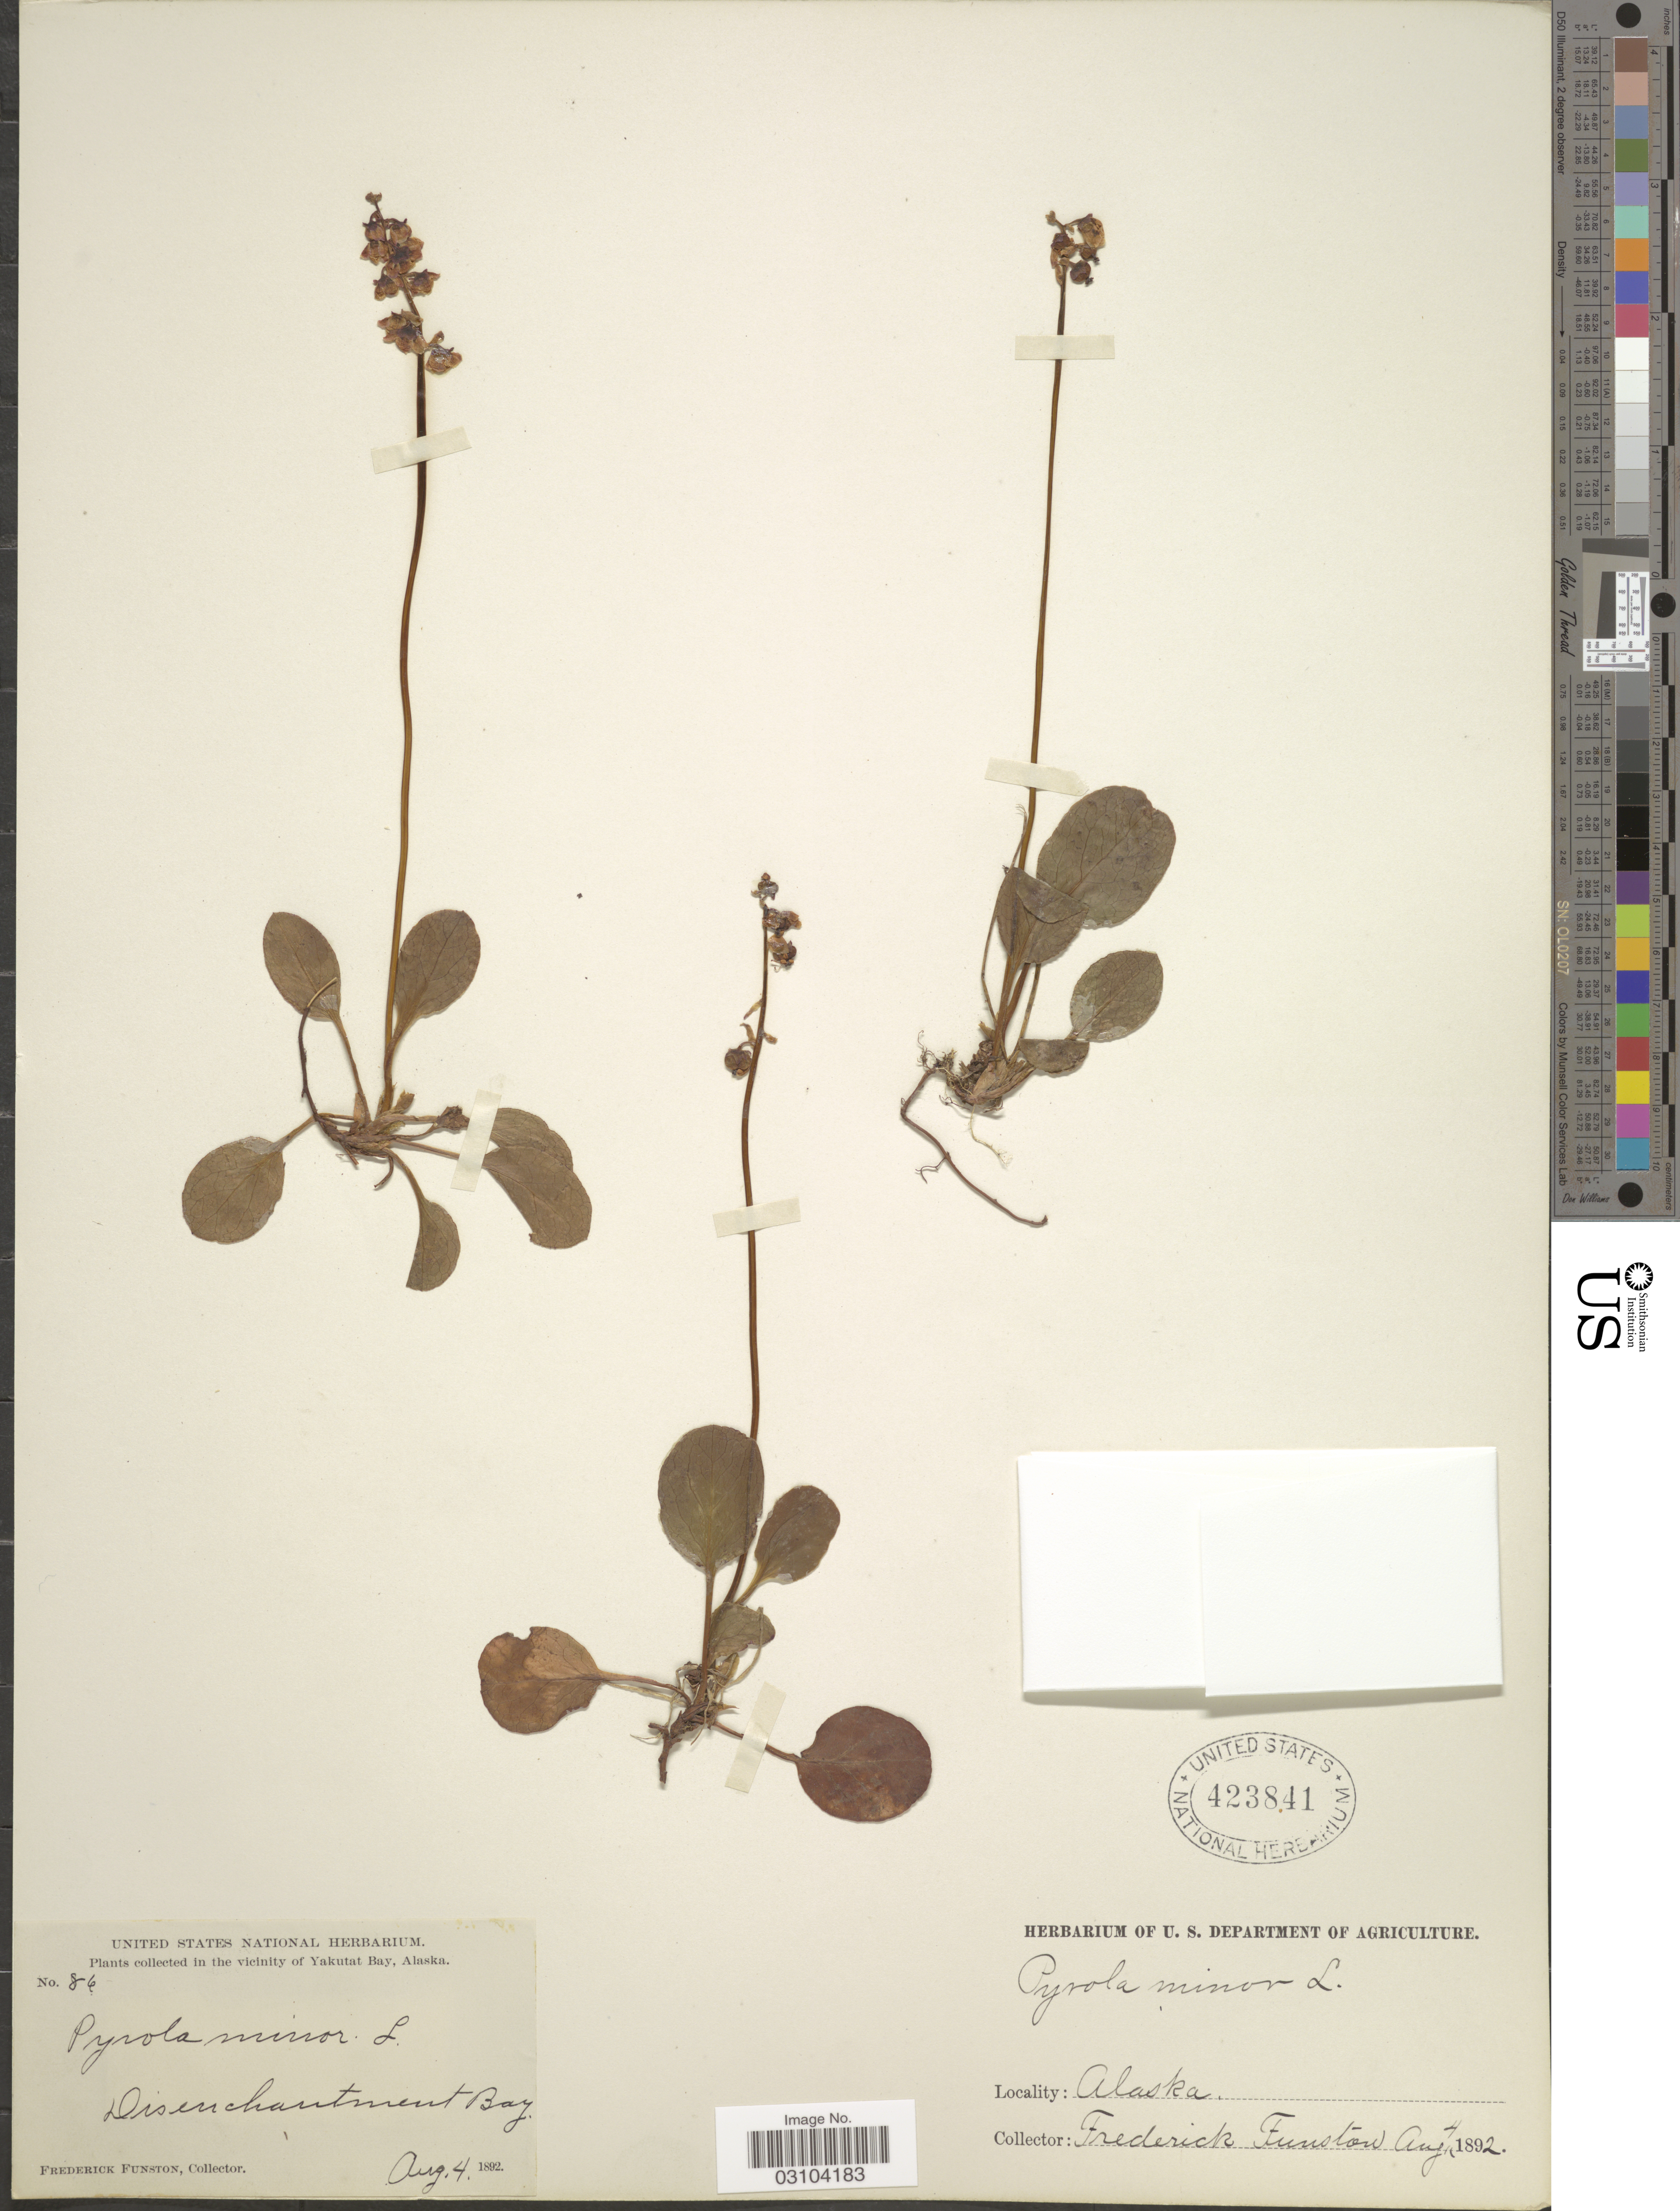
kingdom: Plantae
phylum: Tracheophyta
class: Magnoliopsida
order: Ericales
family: Ericaceae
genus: Pyrola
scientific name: Pyrola minor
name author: L.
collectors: F. Funston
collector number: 86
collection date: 1892-08-04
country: United States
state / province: Alaska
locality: In the vicinity of Yakutat Bay. Disenchantment Bay.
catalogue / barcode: US 423841